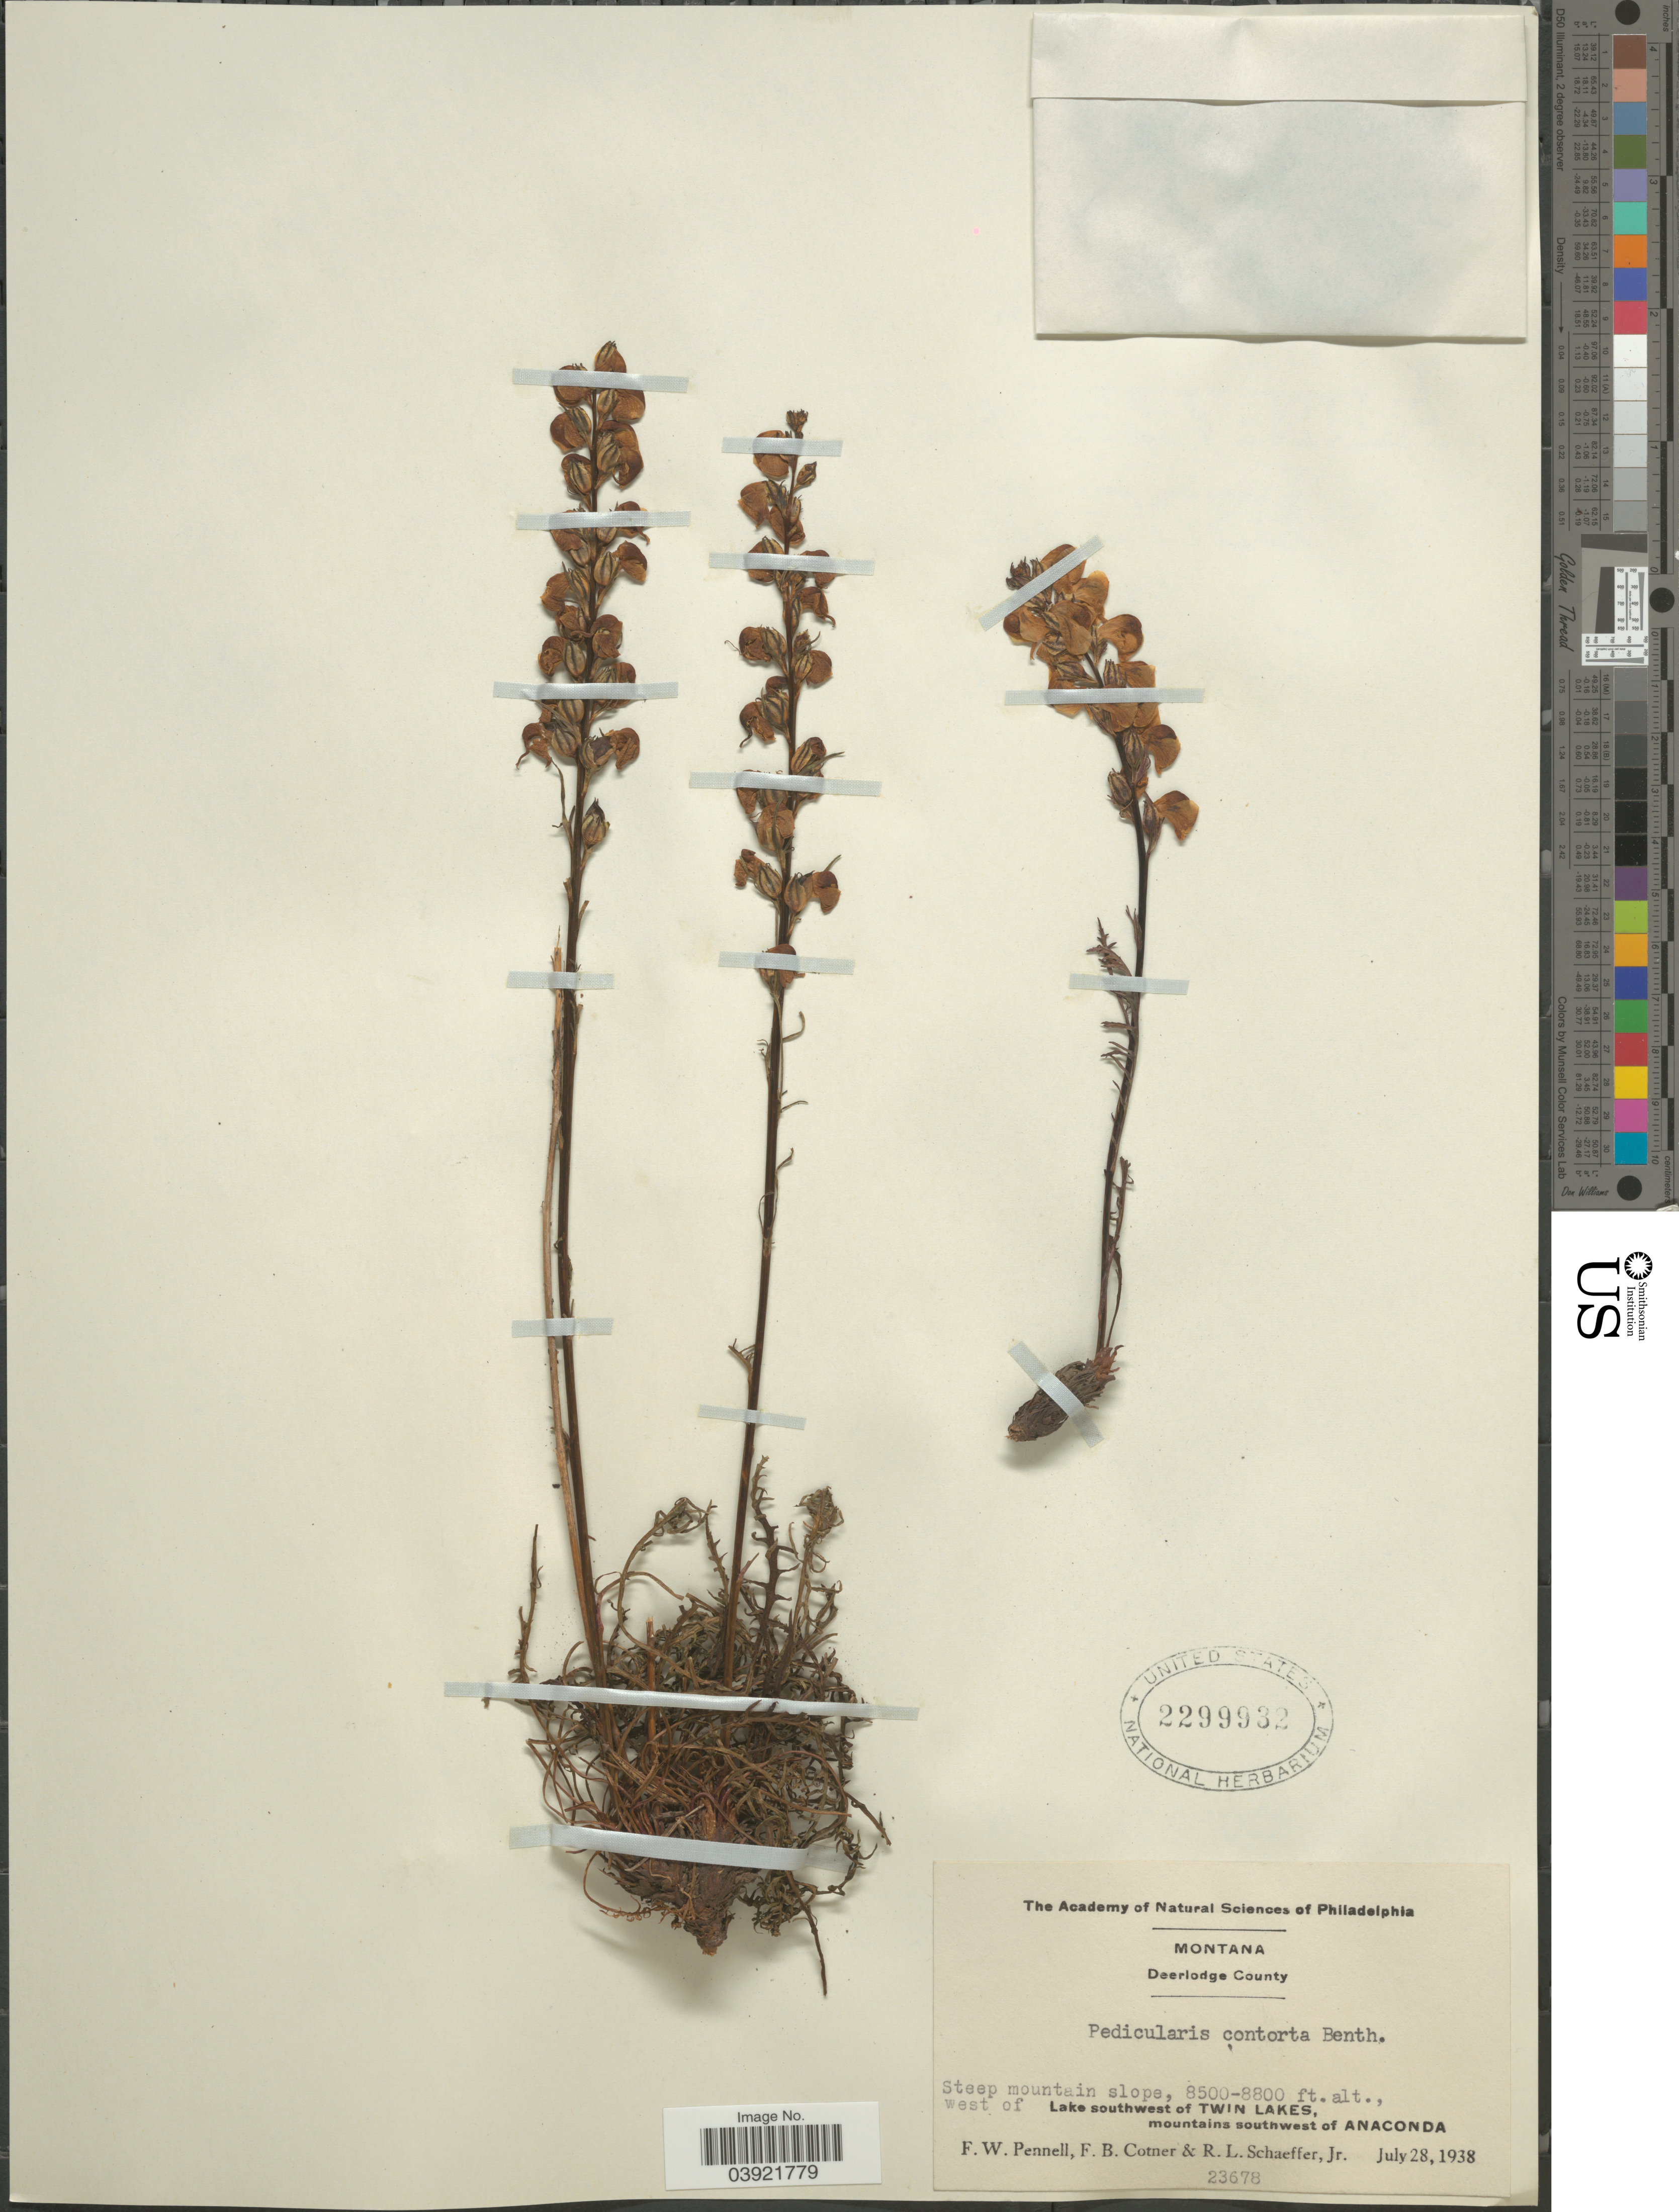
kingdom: Plantae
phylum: Tracheophyta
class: Magnoliopsida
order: Lamiales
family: Orobanchaceae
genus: Pedicularis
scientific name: Pedicularis contorta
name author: Benth.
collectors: F. W. Pennell, F. Cotner & R. L. Schaeffer Jr.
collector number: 23678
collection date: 1938-07-28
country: United States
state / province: Montana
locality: Deerlodge County. West of Lake southwest of Twin Lakes, mountains southwest of Anaconda.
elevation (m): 2591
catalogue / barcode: US 2299932